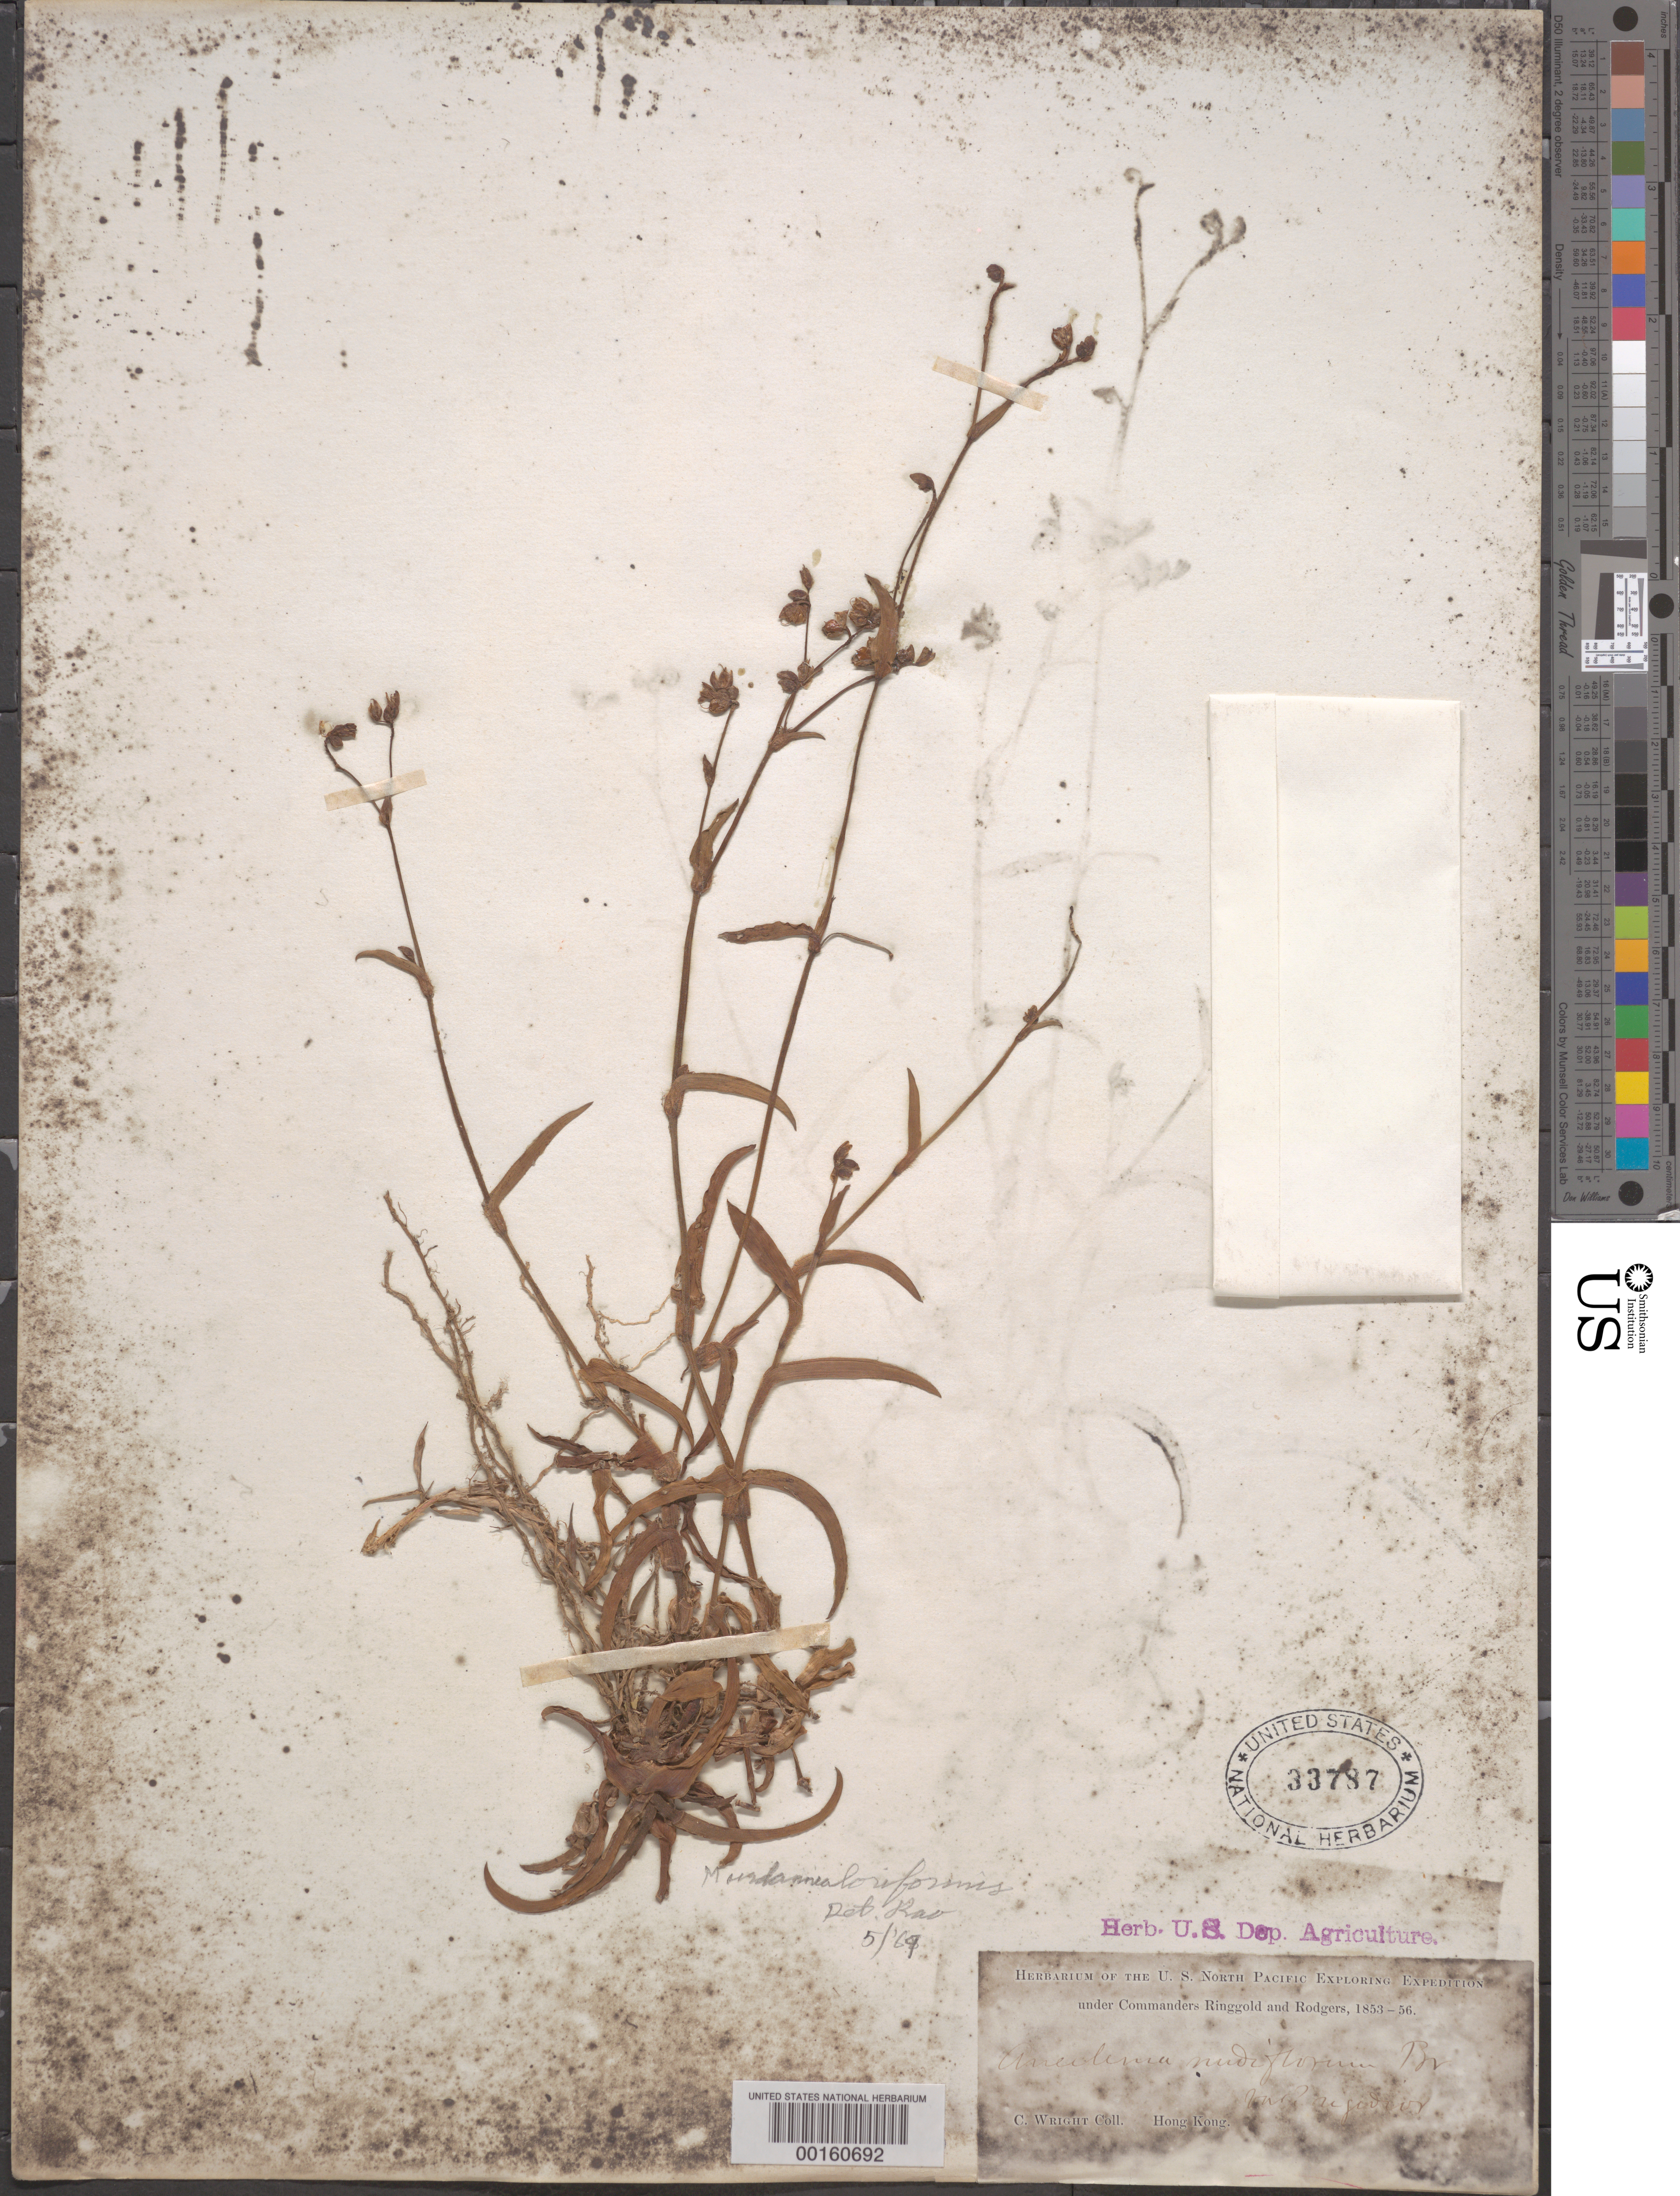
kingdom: Plantae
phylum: Tracheophyta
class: Liliopsida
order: Commelinales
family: Commelinaceae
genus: Murdannia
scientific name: Murdannia loriformis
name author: (Hassk.) R.S. Rao & Kammathy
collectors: C. Wright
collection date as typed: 1853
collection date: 1853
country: China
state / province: Hong Kong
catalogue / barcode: US 33787